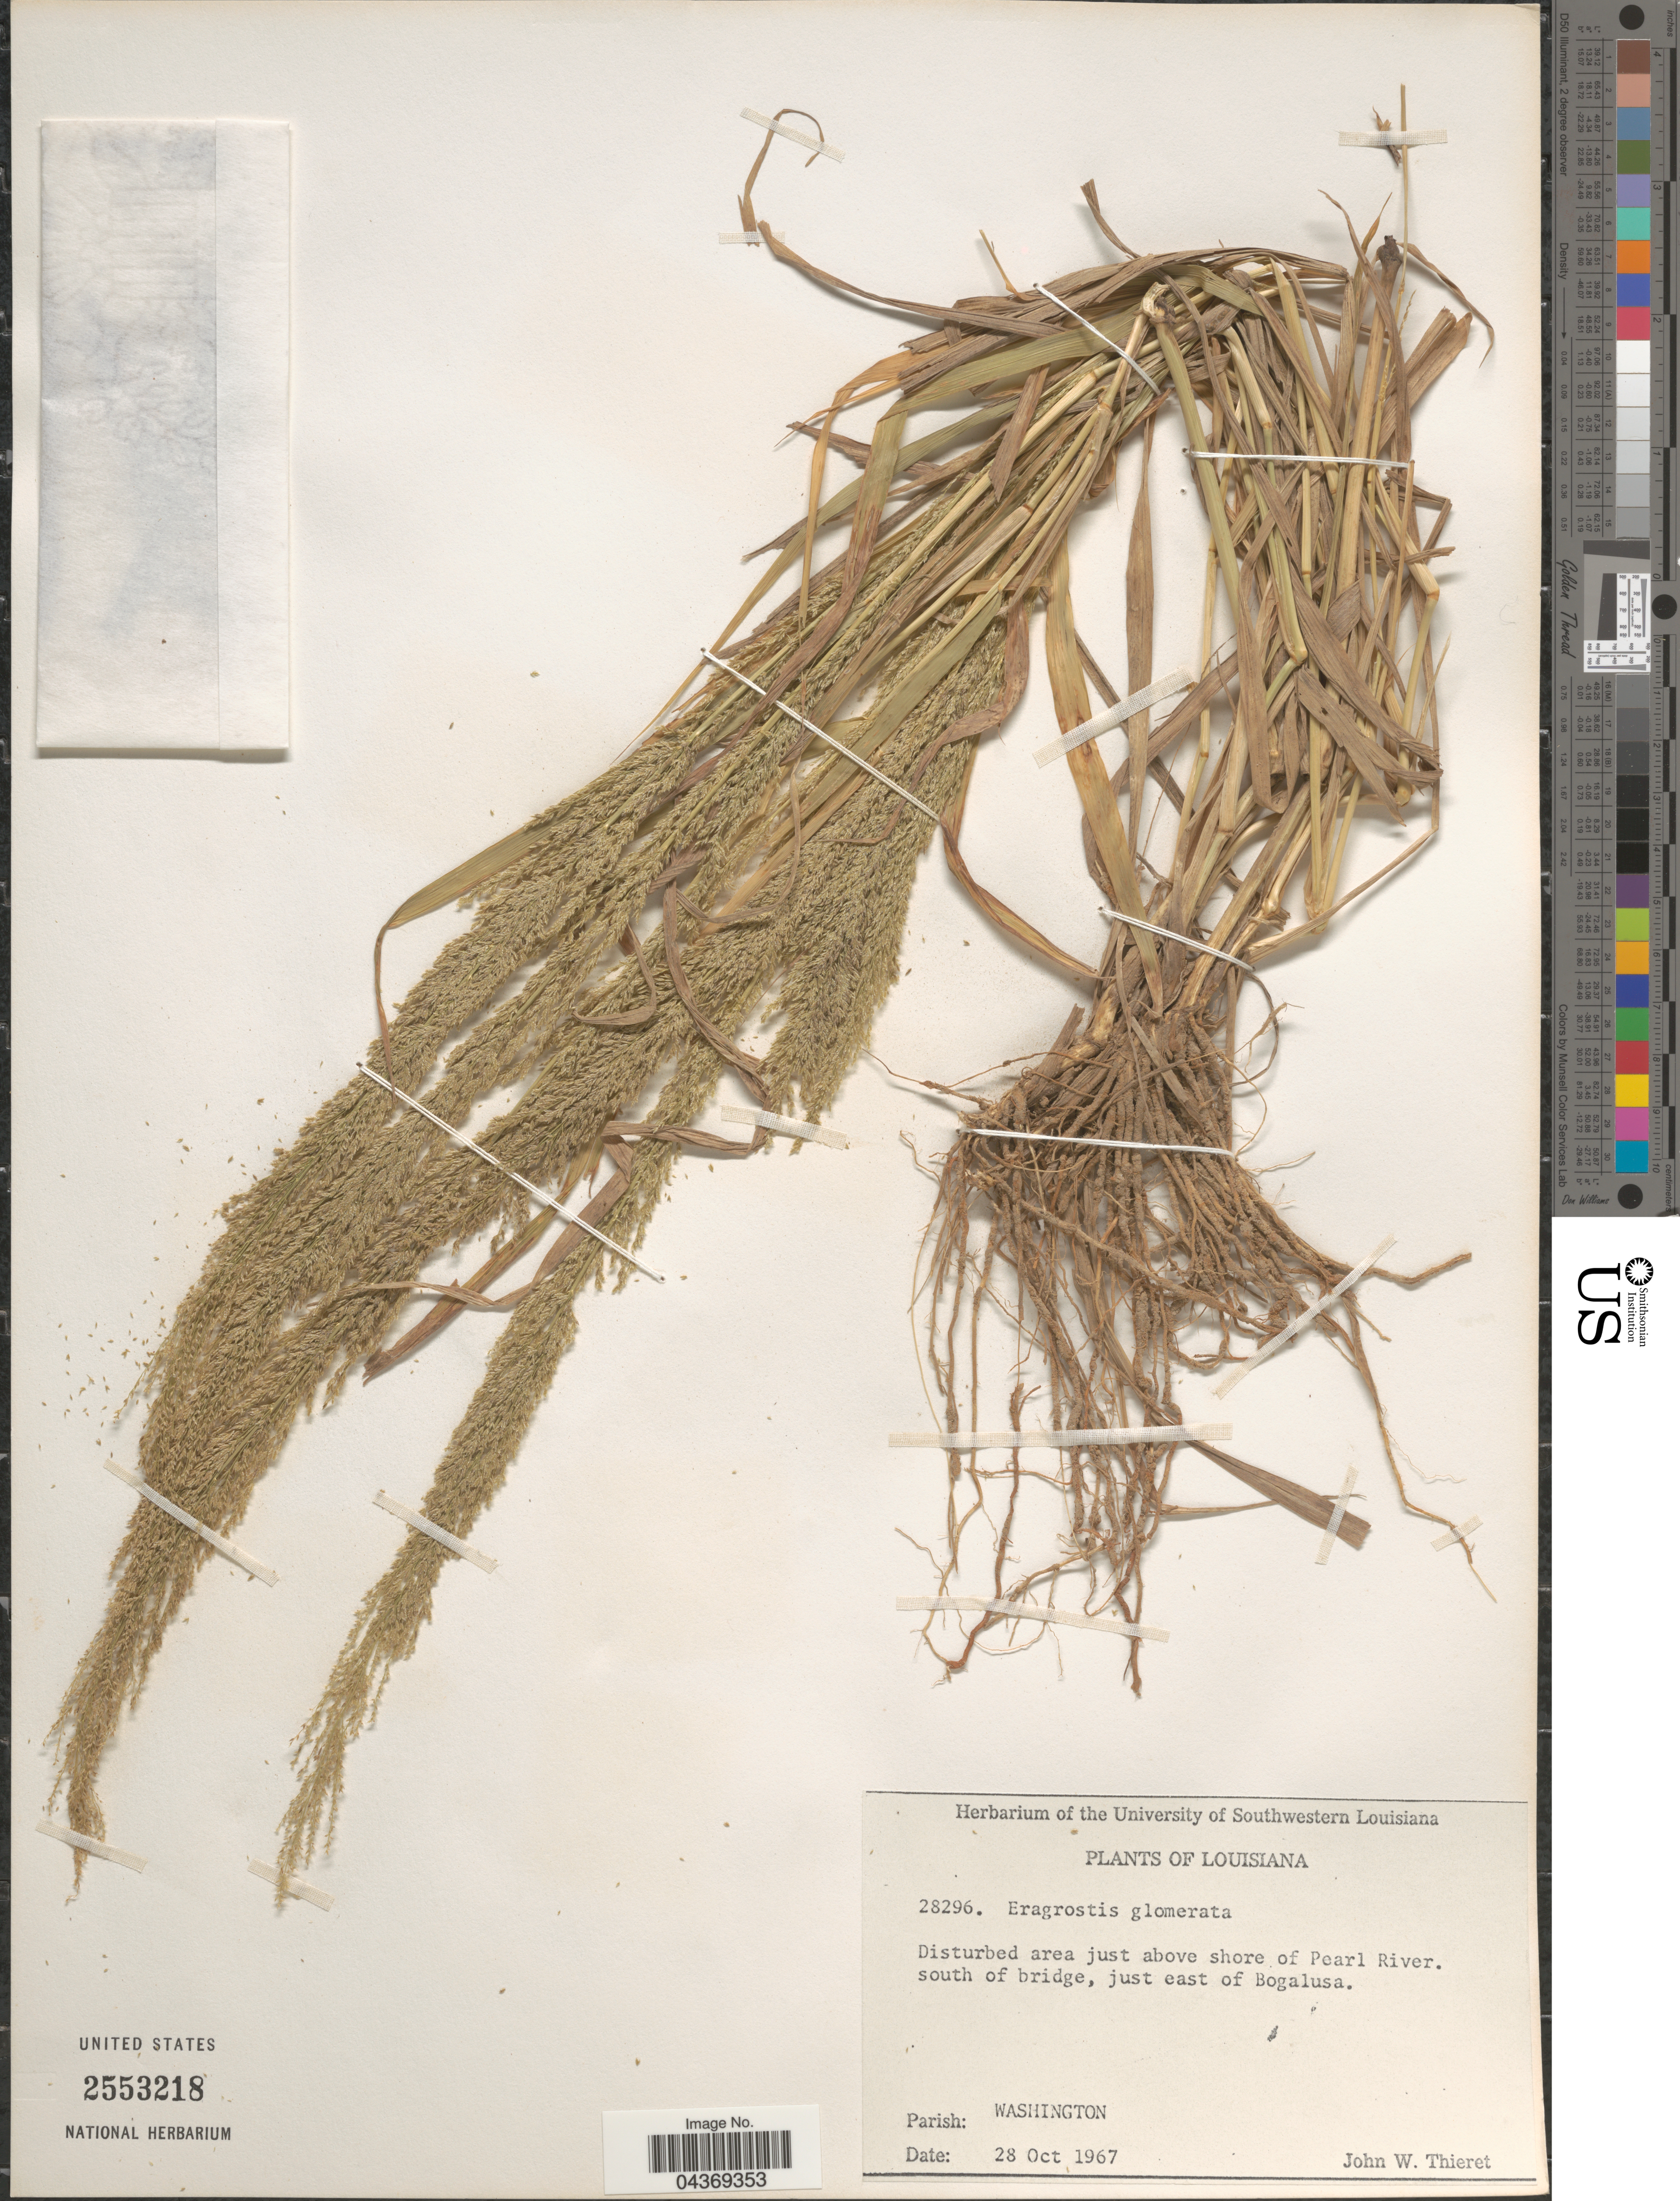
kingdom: Plantae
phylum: Tracheophyta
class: Liliopsida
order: Poales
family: Poaceae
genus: Eragrostis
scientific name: Eragrostis japonica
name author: (Thunb.) Trin.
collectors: J. W. Thieret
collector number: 28296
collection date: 1967-10-28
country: United States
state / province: Louisiana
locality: Disturbed area just above shore of Pearl River. South of bridge, just east of Bogalusa. Parish: Washington.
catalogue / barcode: US 2553218